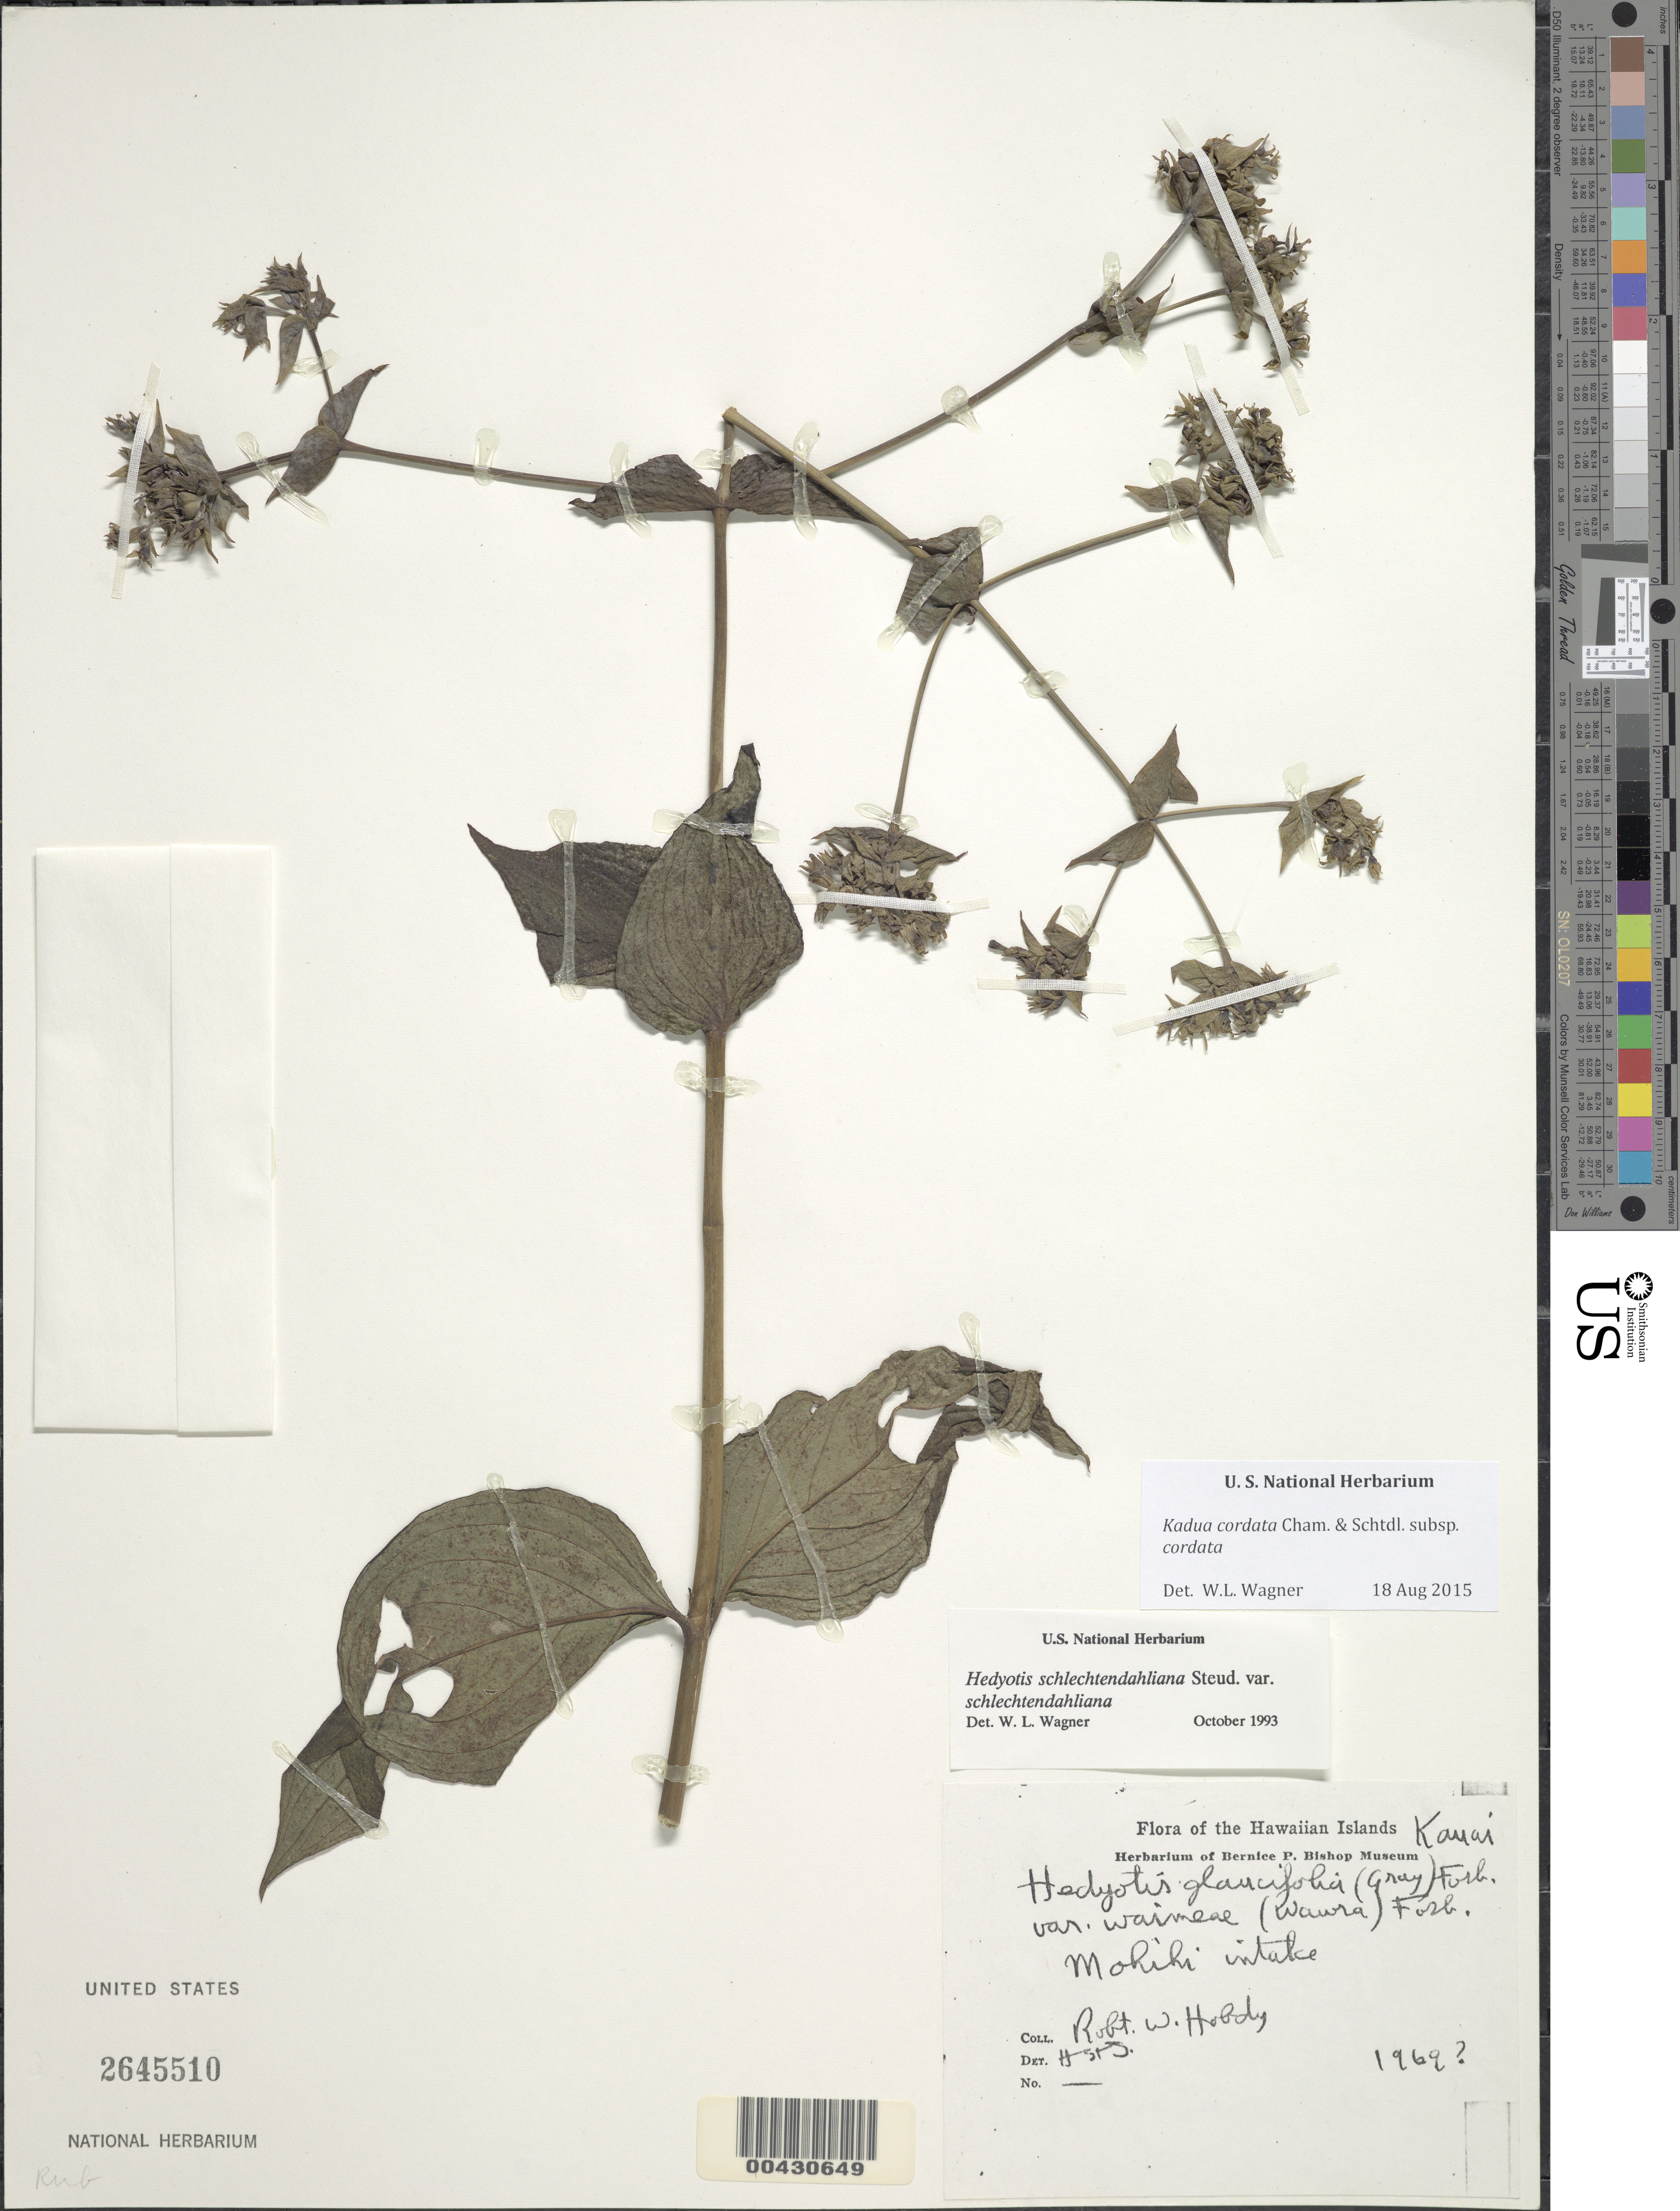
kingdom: Plantae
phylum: Tracheophyta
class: Magnoliopsida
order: Gentianales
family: Rubiaceae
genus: Kadua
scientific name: Kadua cordata subsp. cordata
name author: Cham. & Schltdl.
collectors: R. Hobdy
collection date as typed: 1969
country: United States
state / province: Hawaii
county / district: Kauai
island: Kaua'i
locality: Mohihi Intake, Kauai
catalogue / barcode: US 2645510